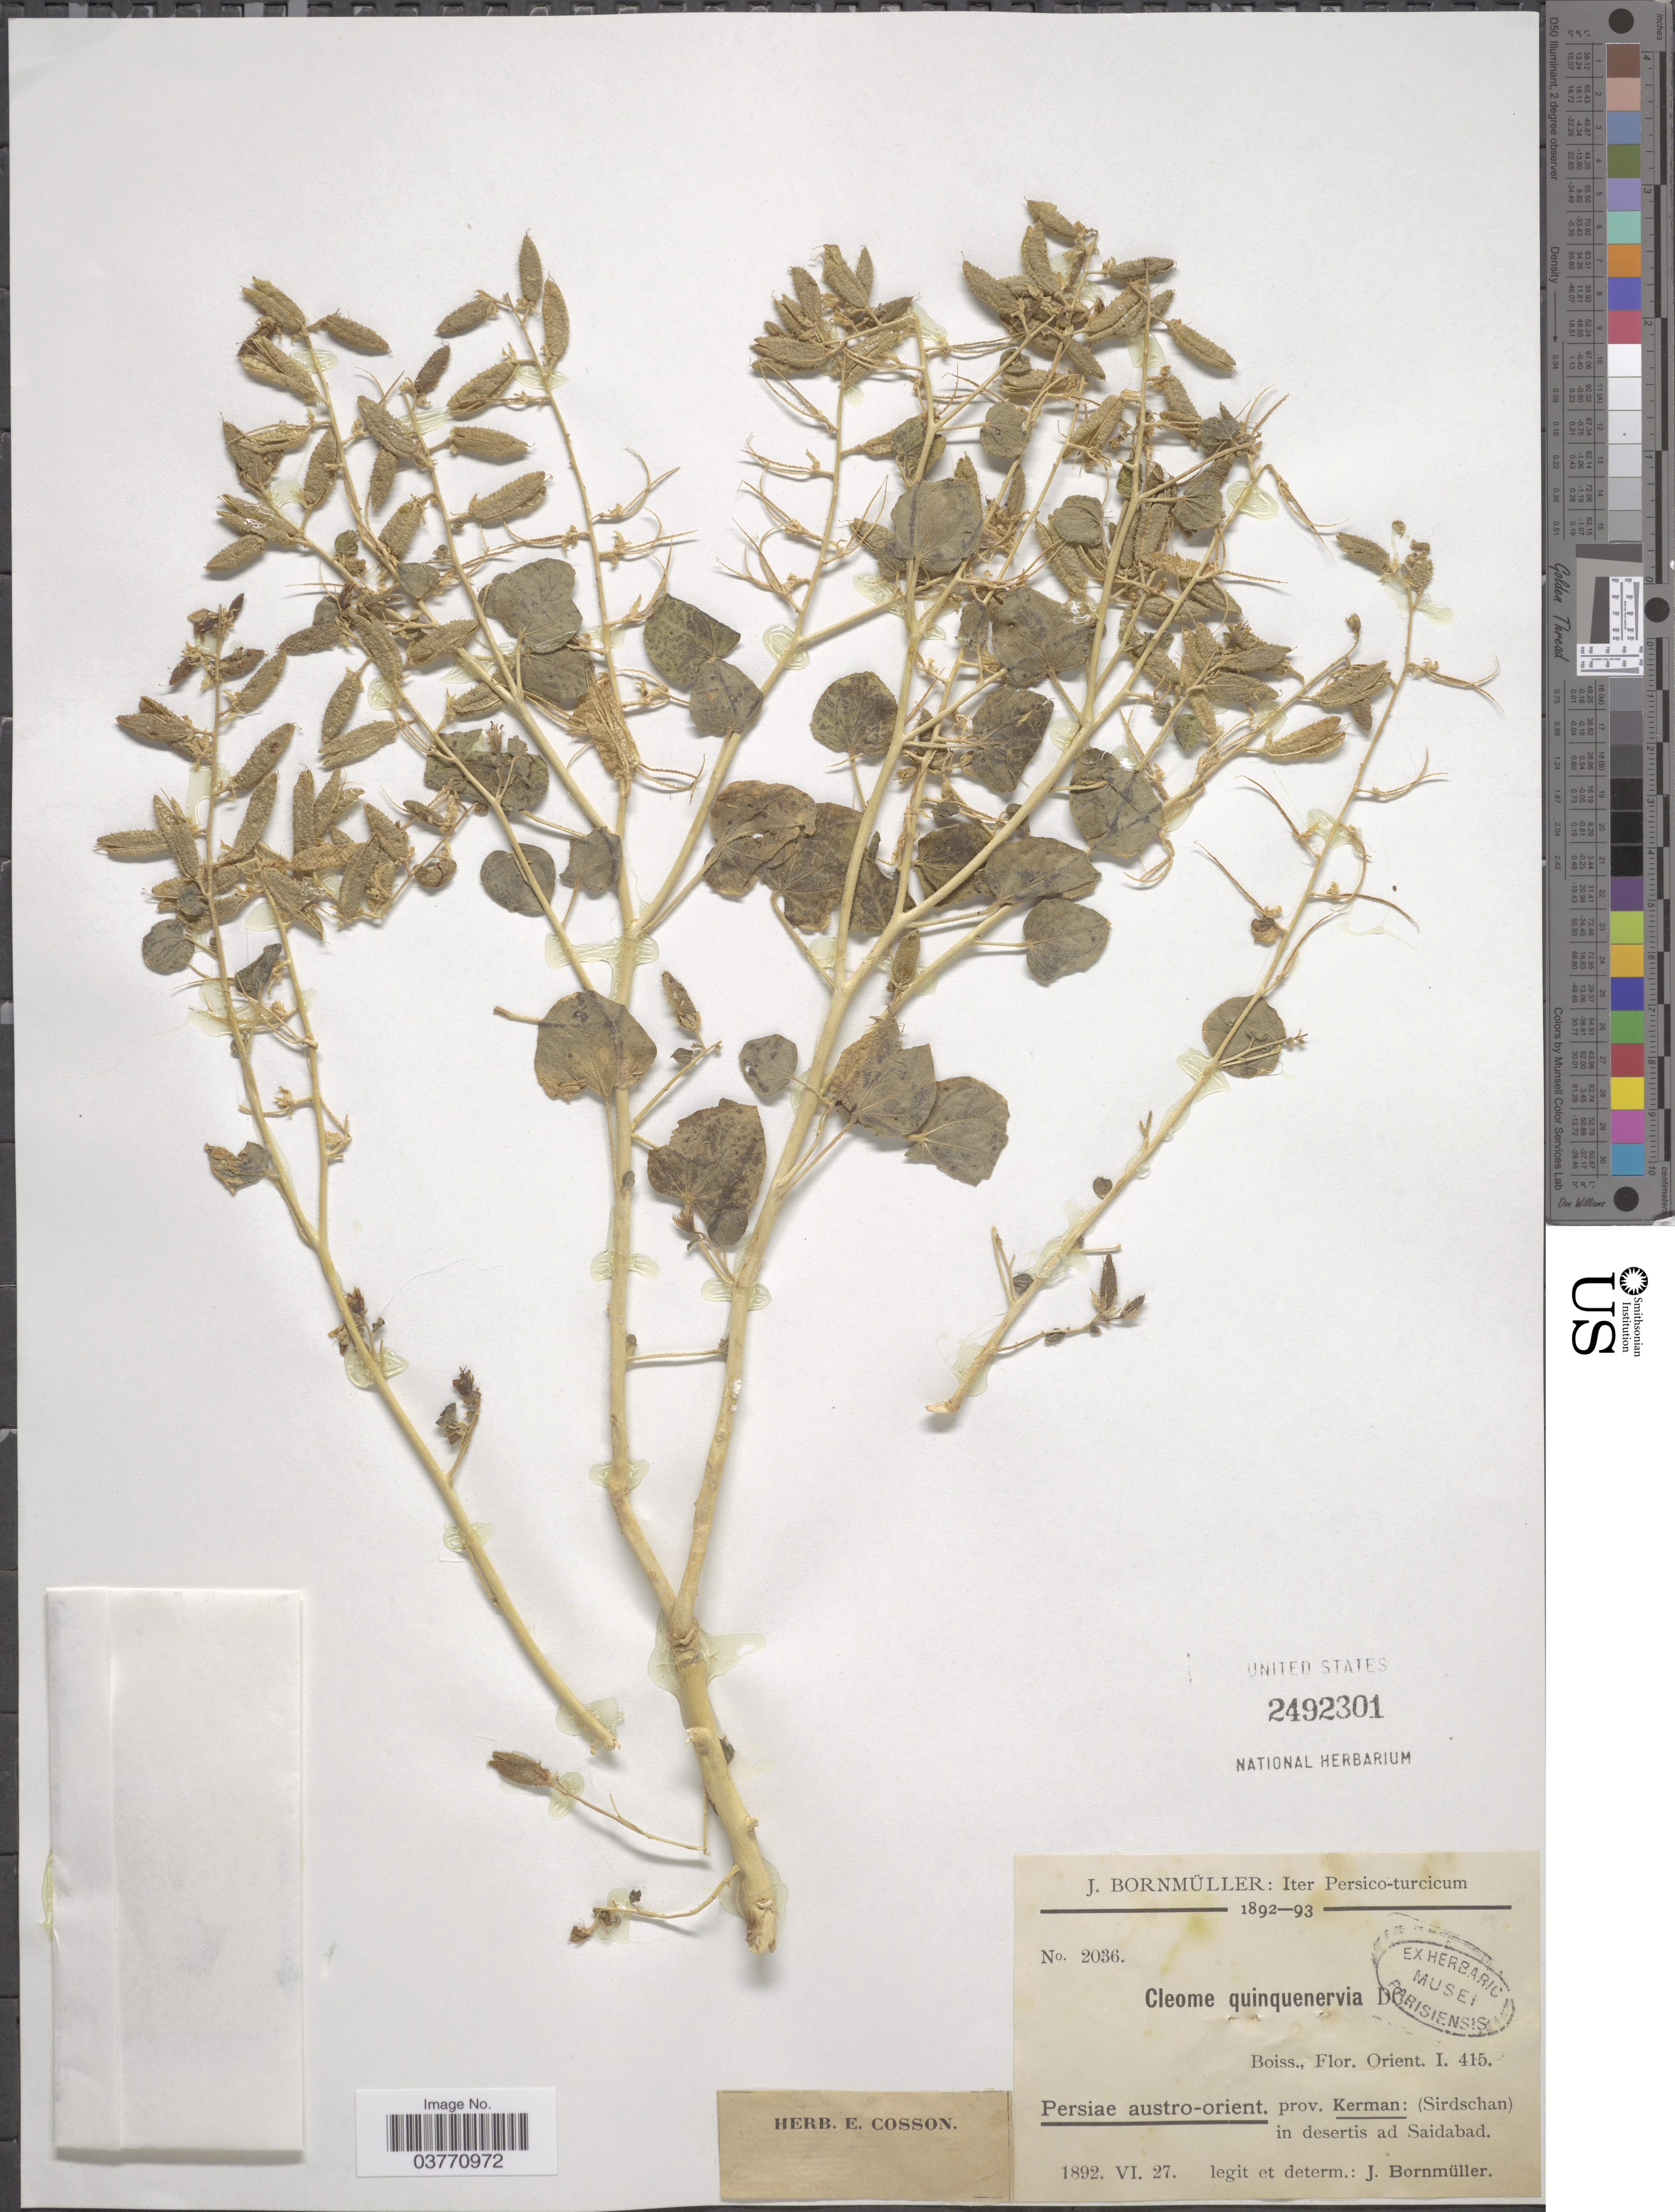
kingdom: Plantae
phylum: Tracheophyta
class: Magnoliopsida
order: Brassicales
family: Cleomaceae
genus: Rorida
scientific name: Rorida quinquenervia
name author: (DC.) Thulin & Roalson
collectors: J. Bornmüller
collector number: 2036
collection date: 1892-06-27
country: Iran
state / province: Kerman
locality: Persiae austro-orient. prov. Kerman: (Sirdschan) in desertis ad Saidabad.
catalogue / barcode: US 2492301